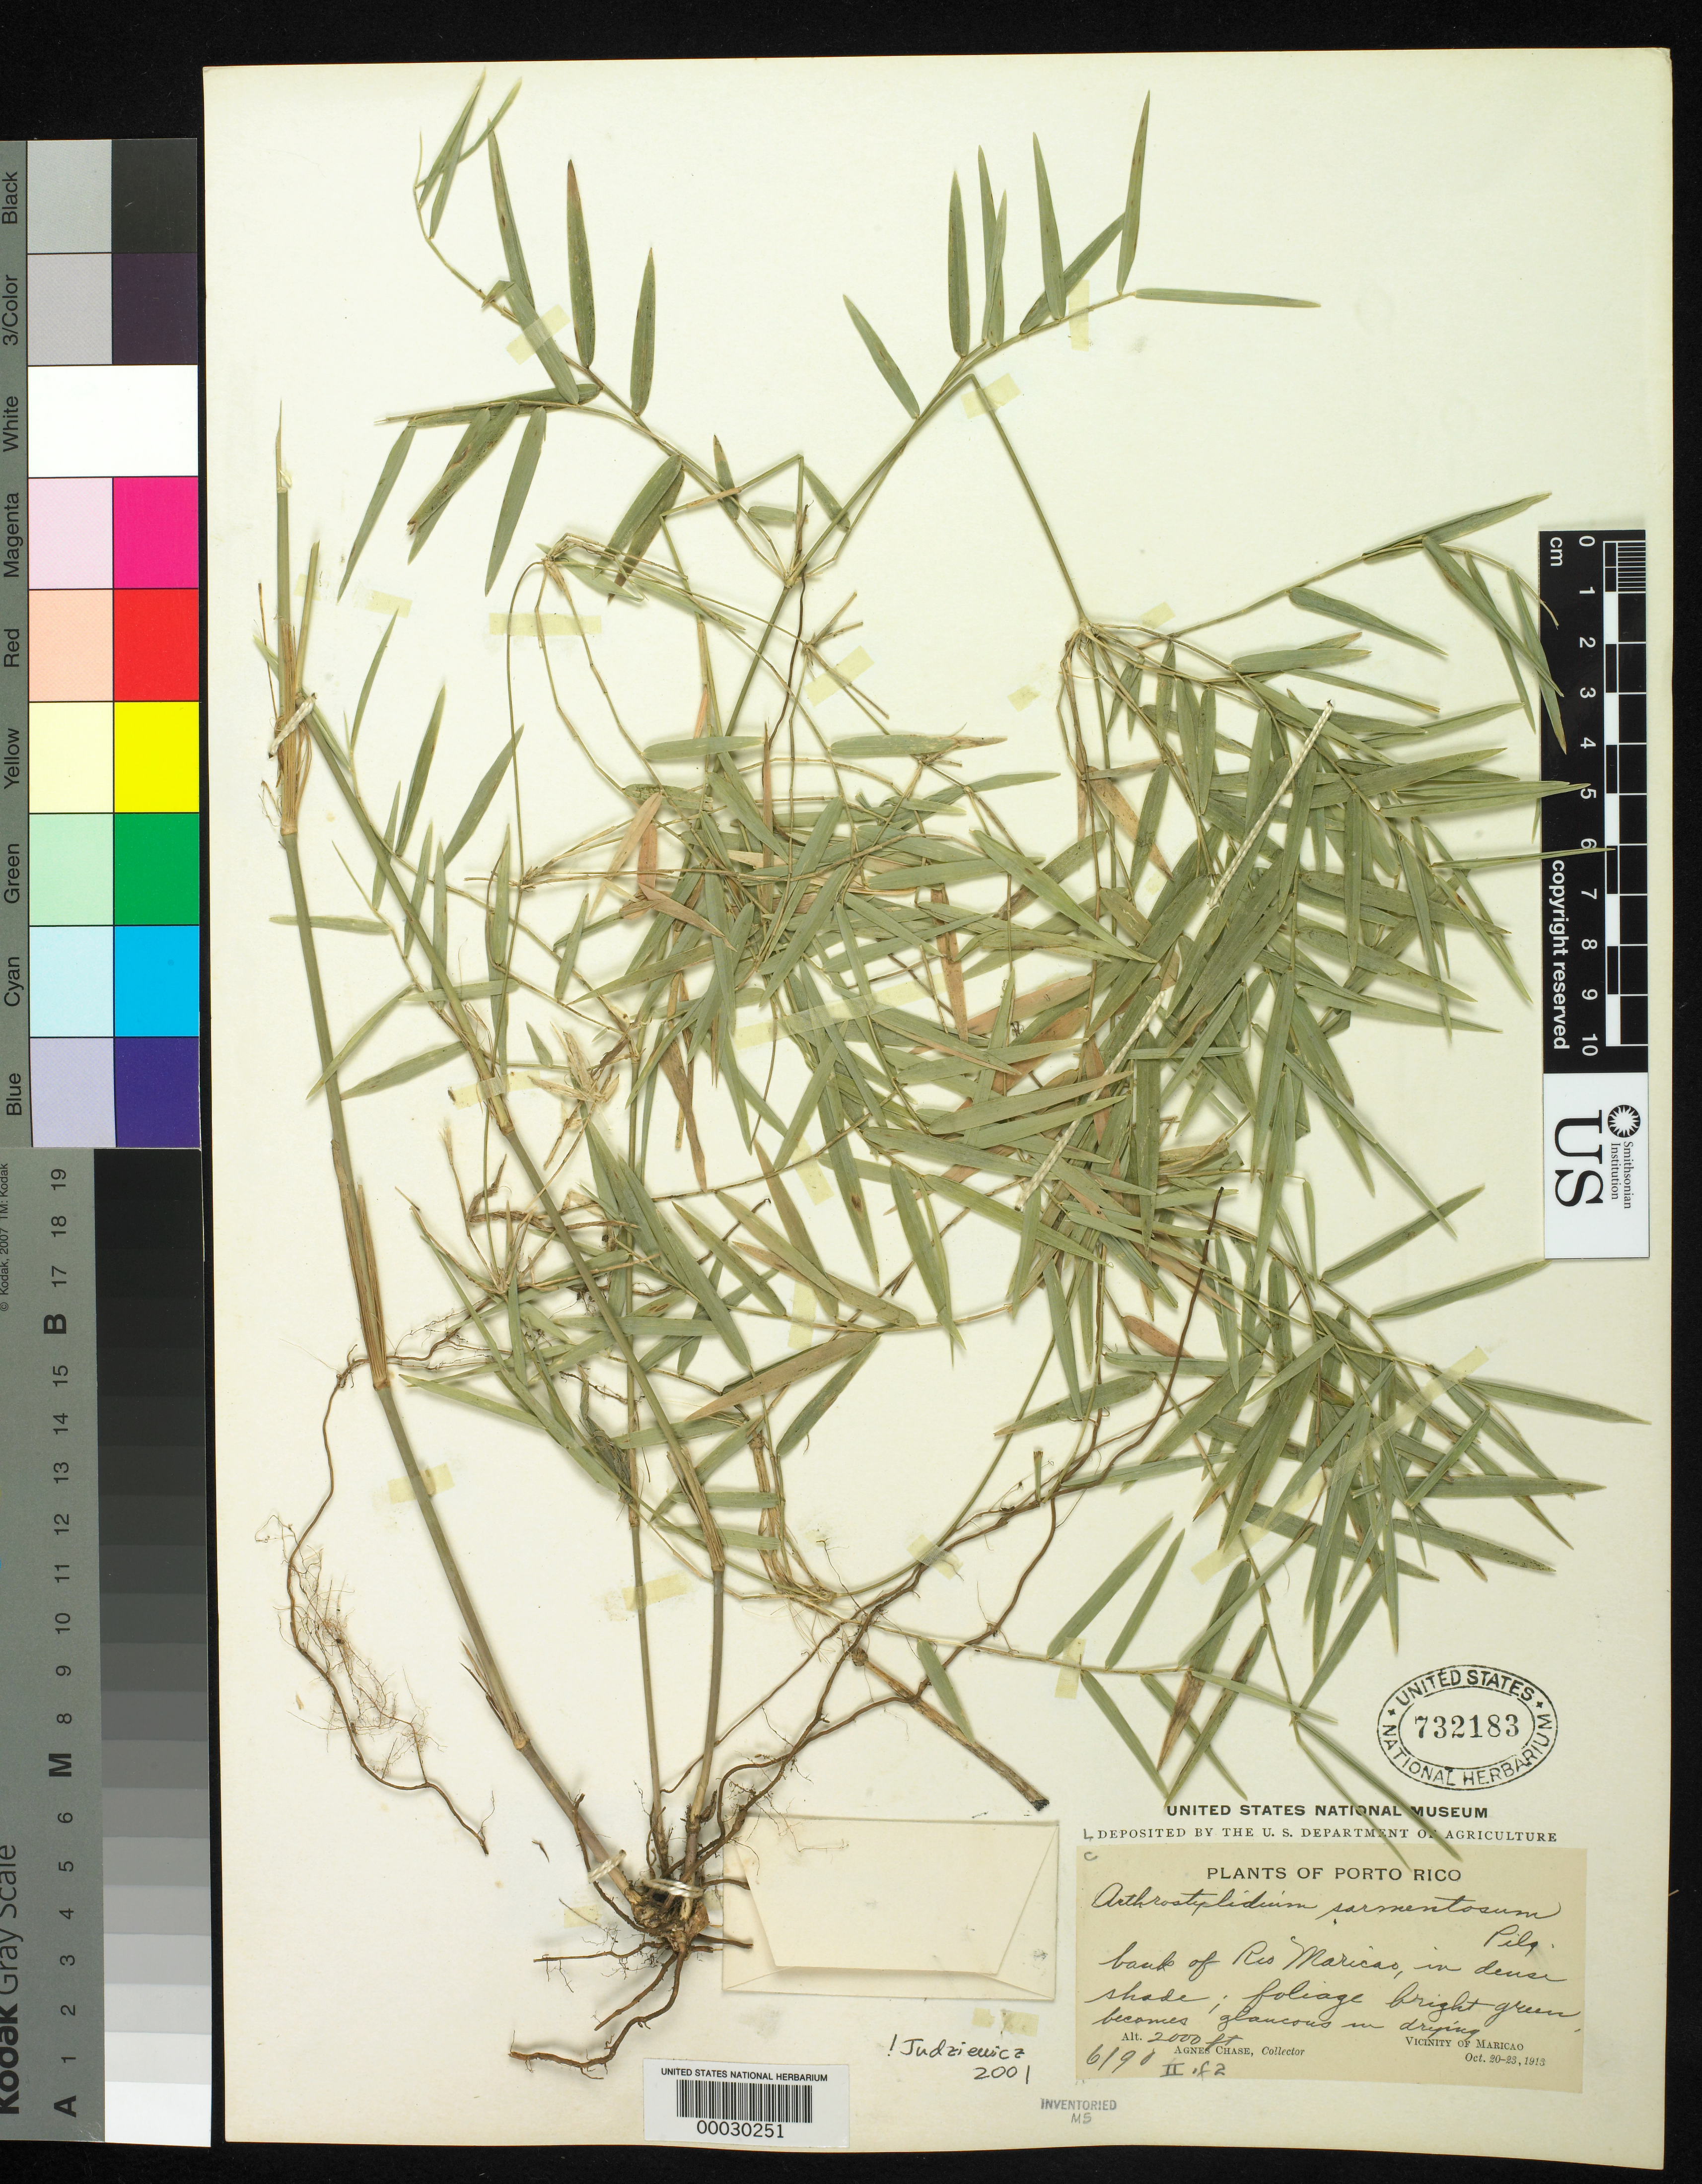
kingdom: Plantae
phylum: Tracheophyta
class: Liliopsida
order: Poales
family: Poaceae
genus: Arthrostylidium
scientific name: Arthrostylidium sarmentosum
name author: Pilg. in Urb.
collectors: A. Chase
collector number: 6190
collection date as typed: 20 Oct 1913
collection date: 1913-10-20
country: Puerto Rico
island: Greater Antilles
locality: Maricao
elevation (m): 610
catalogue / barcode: US 732183